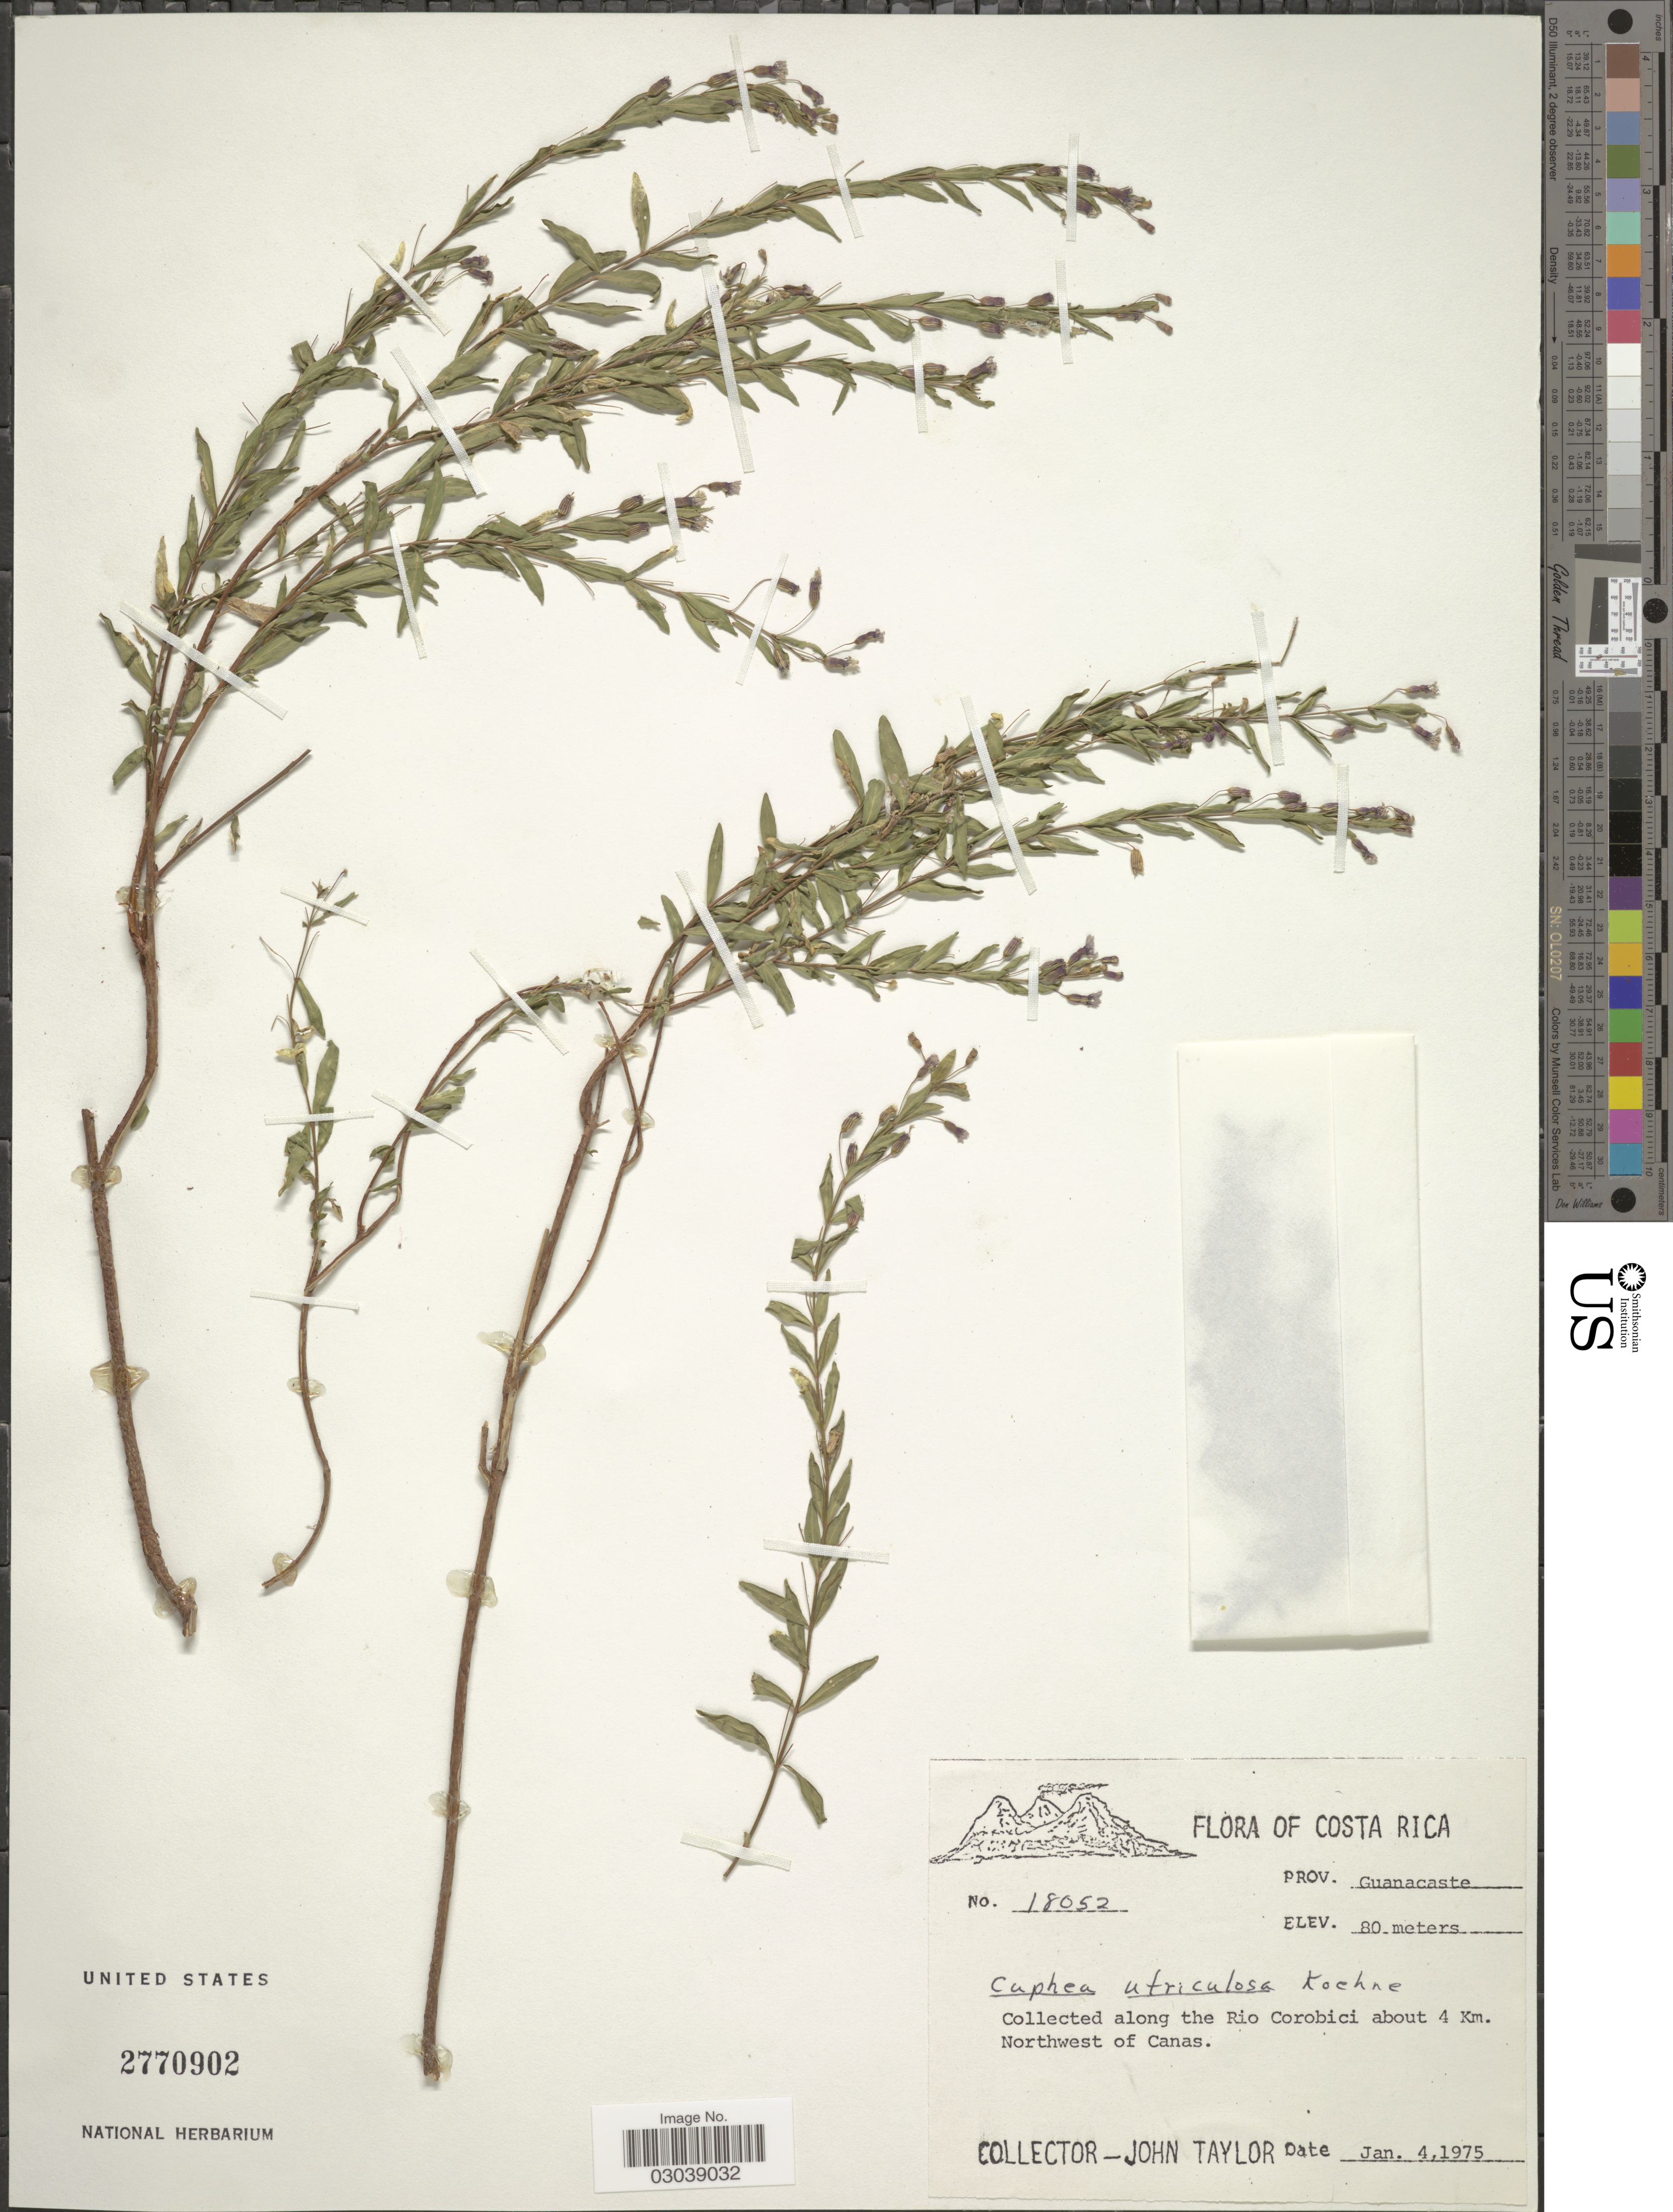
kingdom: Plantae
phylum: Tracheophyta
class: Magnoliopsida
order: Myrtales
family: Lythraceae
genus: Cuphea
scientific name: Cuphea utriculosa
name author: Koehne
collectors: J. Taylor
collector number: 18052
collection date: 1975-01-04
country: Costa Rica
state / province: Guanacaste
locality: Along the Rio Corobici about 4 Km., Northwest of Canas.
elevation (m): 80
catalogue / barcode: US 2770902